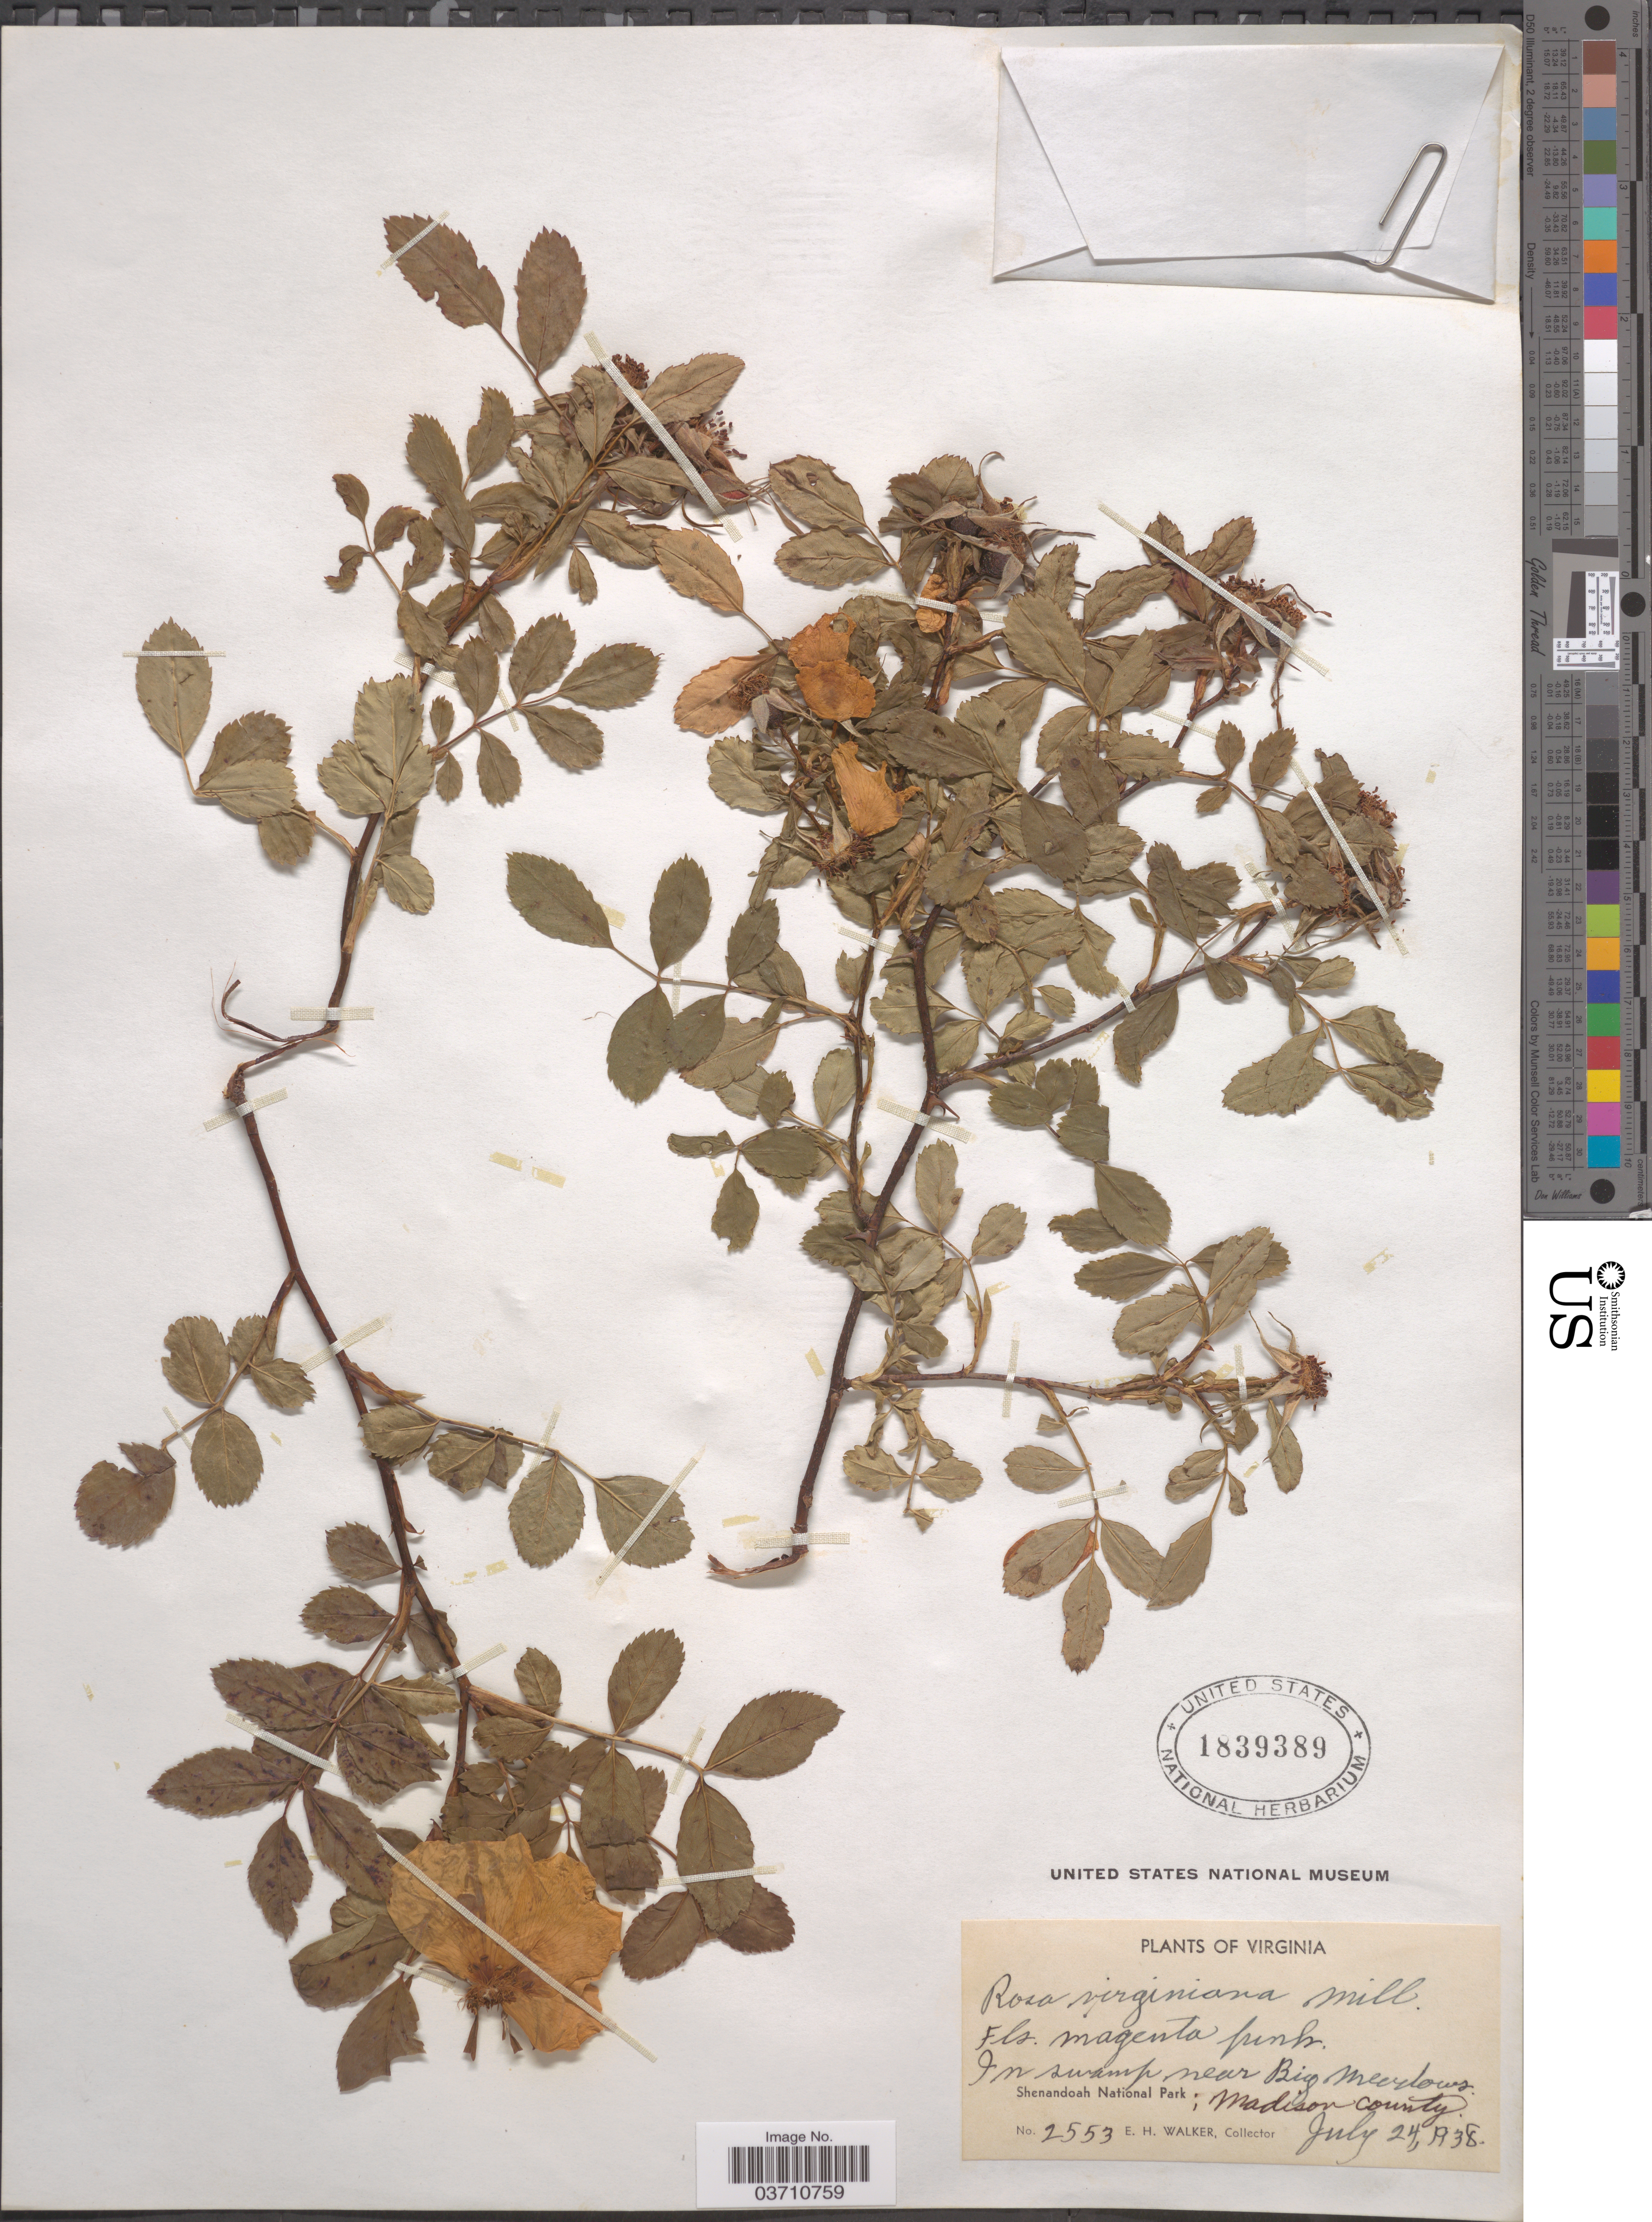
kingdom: Plantae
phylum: Tracheophyta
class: Magnoliopsida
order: Rosales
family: Rosaceae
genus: Rosa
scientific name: Rosa carolina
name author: L.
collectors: E. H. Walker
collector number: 2553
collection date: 1938-07-24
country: United States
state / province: Virginia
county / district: Madison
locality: In swamp near Big Meadows. Shenandoah National Park; Madison County.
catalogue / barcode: US 1839389